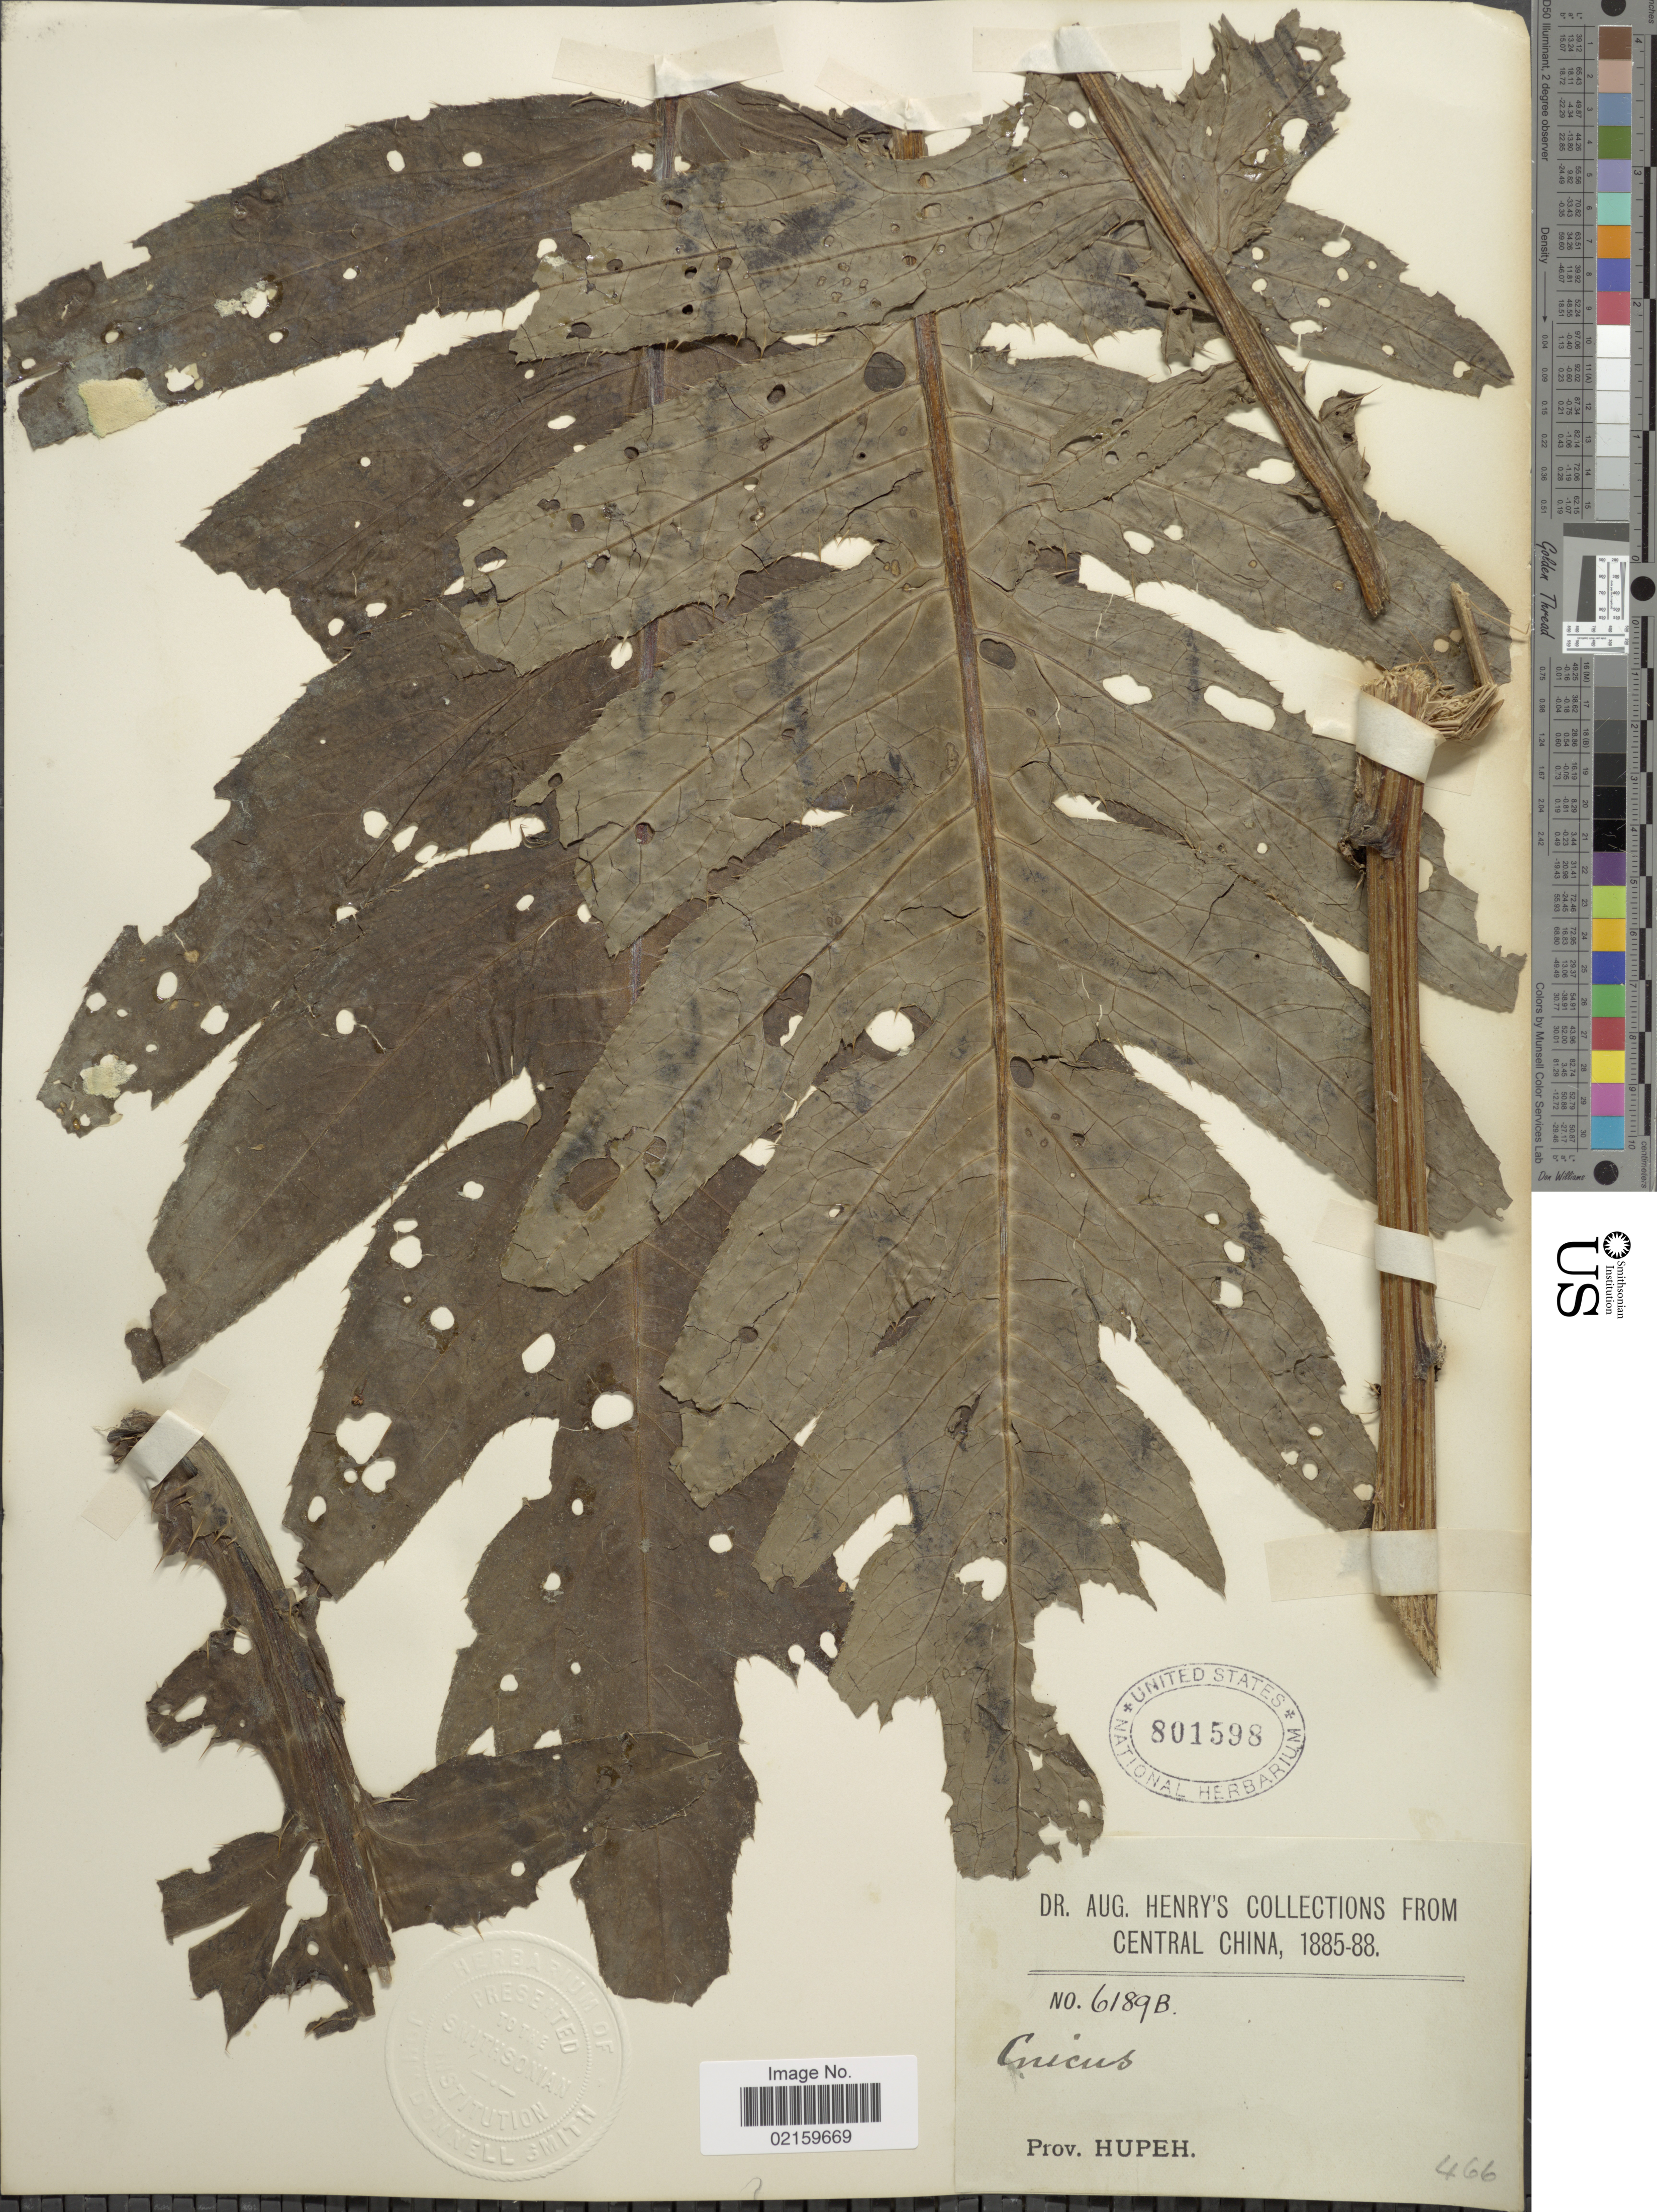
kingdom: Plantae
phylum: Tracheophyta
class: Magnoliopsida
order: Asterales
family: Asteraceae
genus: Cirsium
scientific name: Cirsium sp.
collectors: A. Henry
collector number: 6189 B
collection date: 1885/1888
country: China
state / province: Hubei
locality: Prov. Hupeh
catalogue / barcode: US 801598